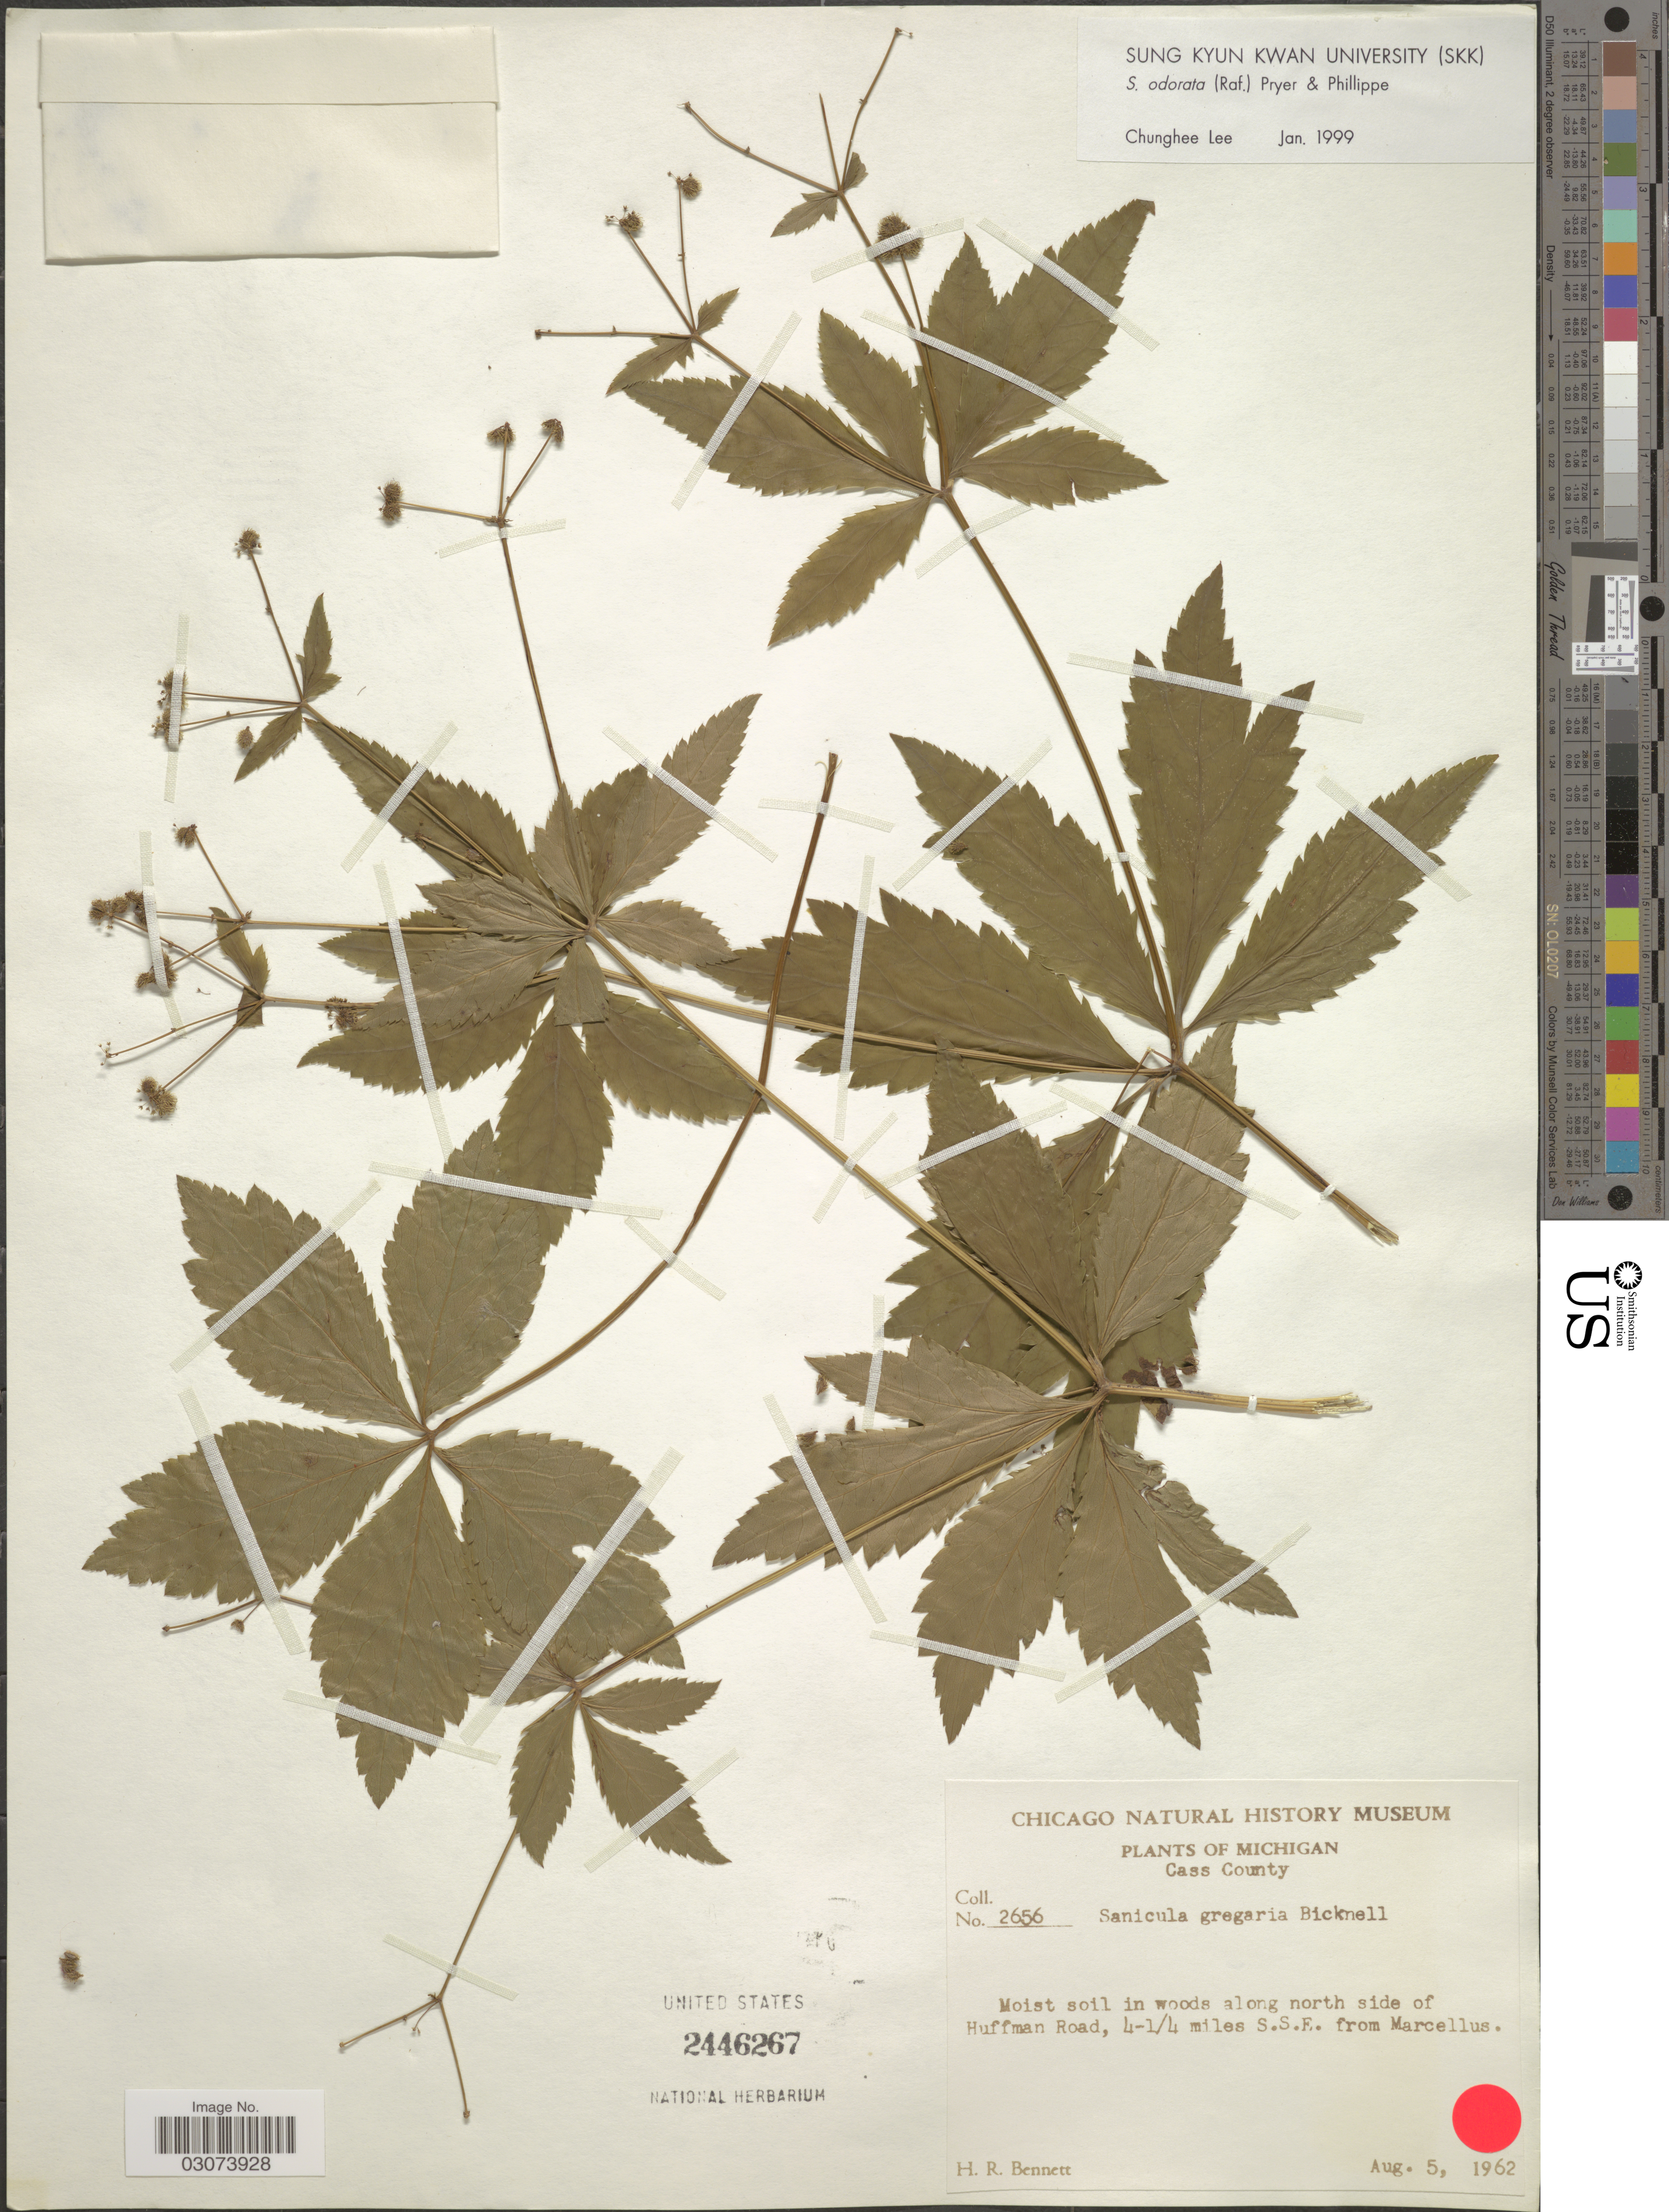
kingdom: Plantae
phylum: Tracheophyta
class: Magnoliopsida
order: Apiales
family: Apiaceae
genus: Sanicula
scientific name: Sanicula odorata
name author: (Raf.) Pryer & Phillippe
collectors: H. R. Bennett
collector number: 2656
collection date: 1962-08-05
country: United States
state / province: Michigan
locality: Cass County, In woods along north side of Huffman Road, 4-1/4 miles S.S.E. from Marcellus.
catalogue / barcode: US 2446267